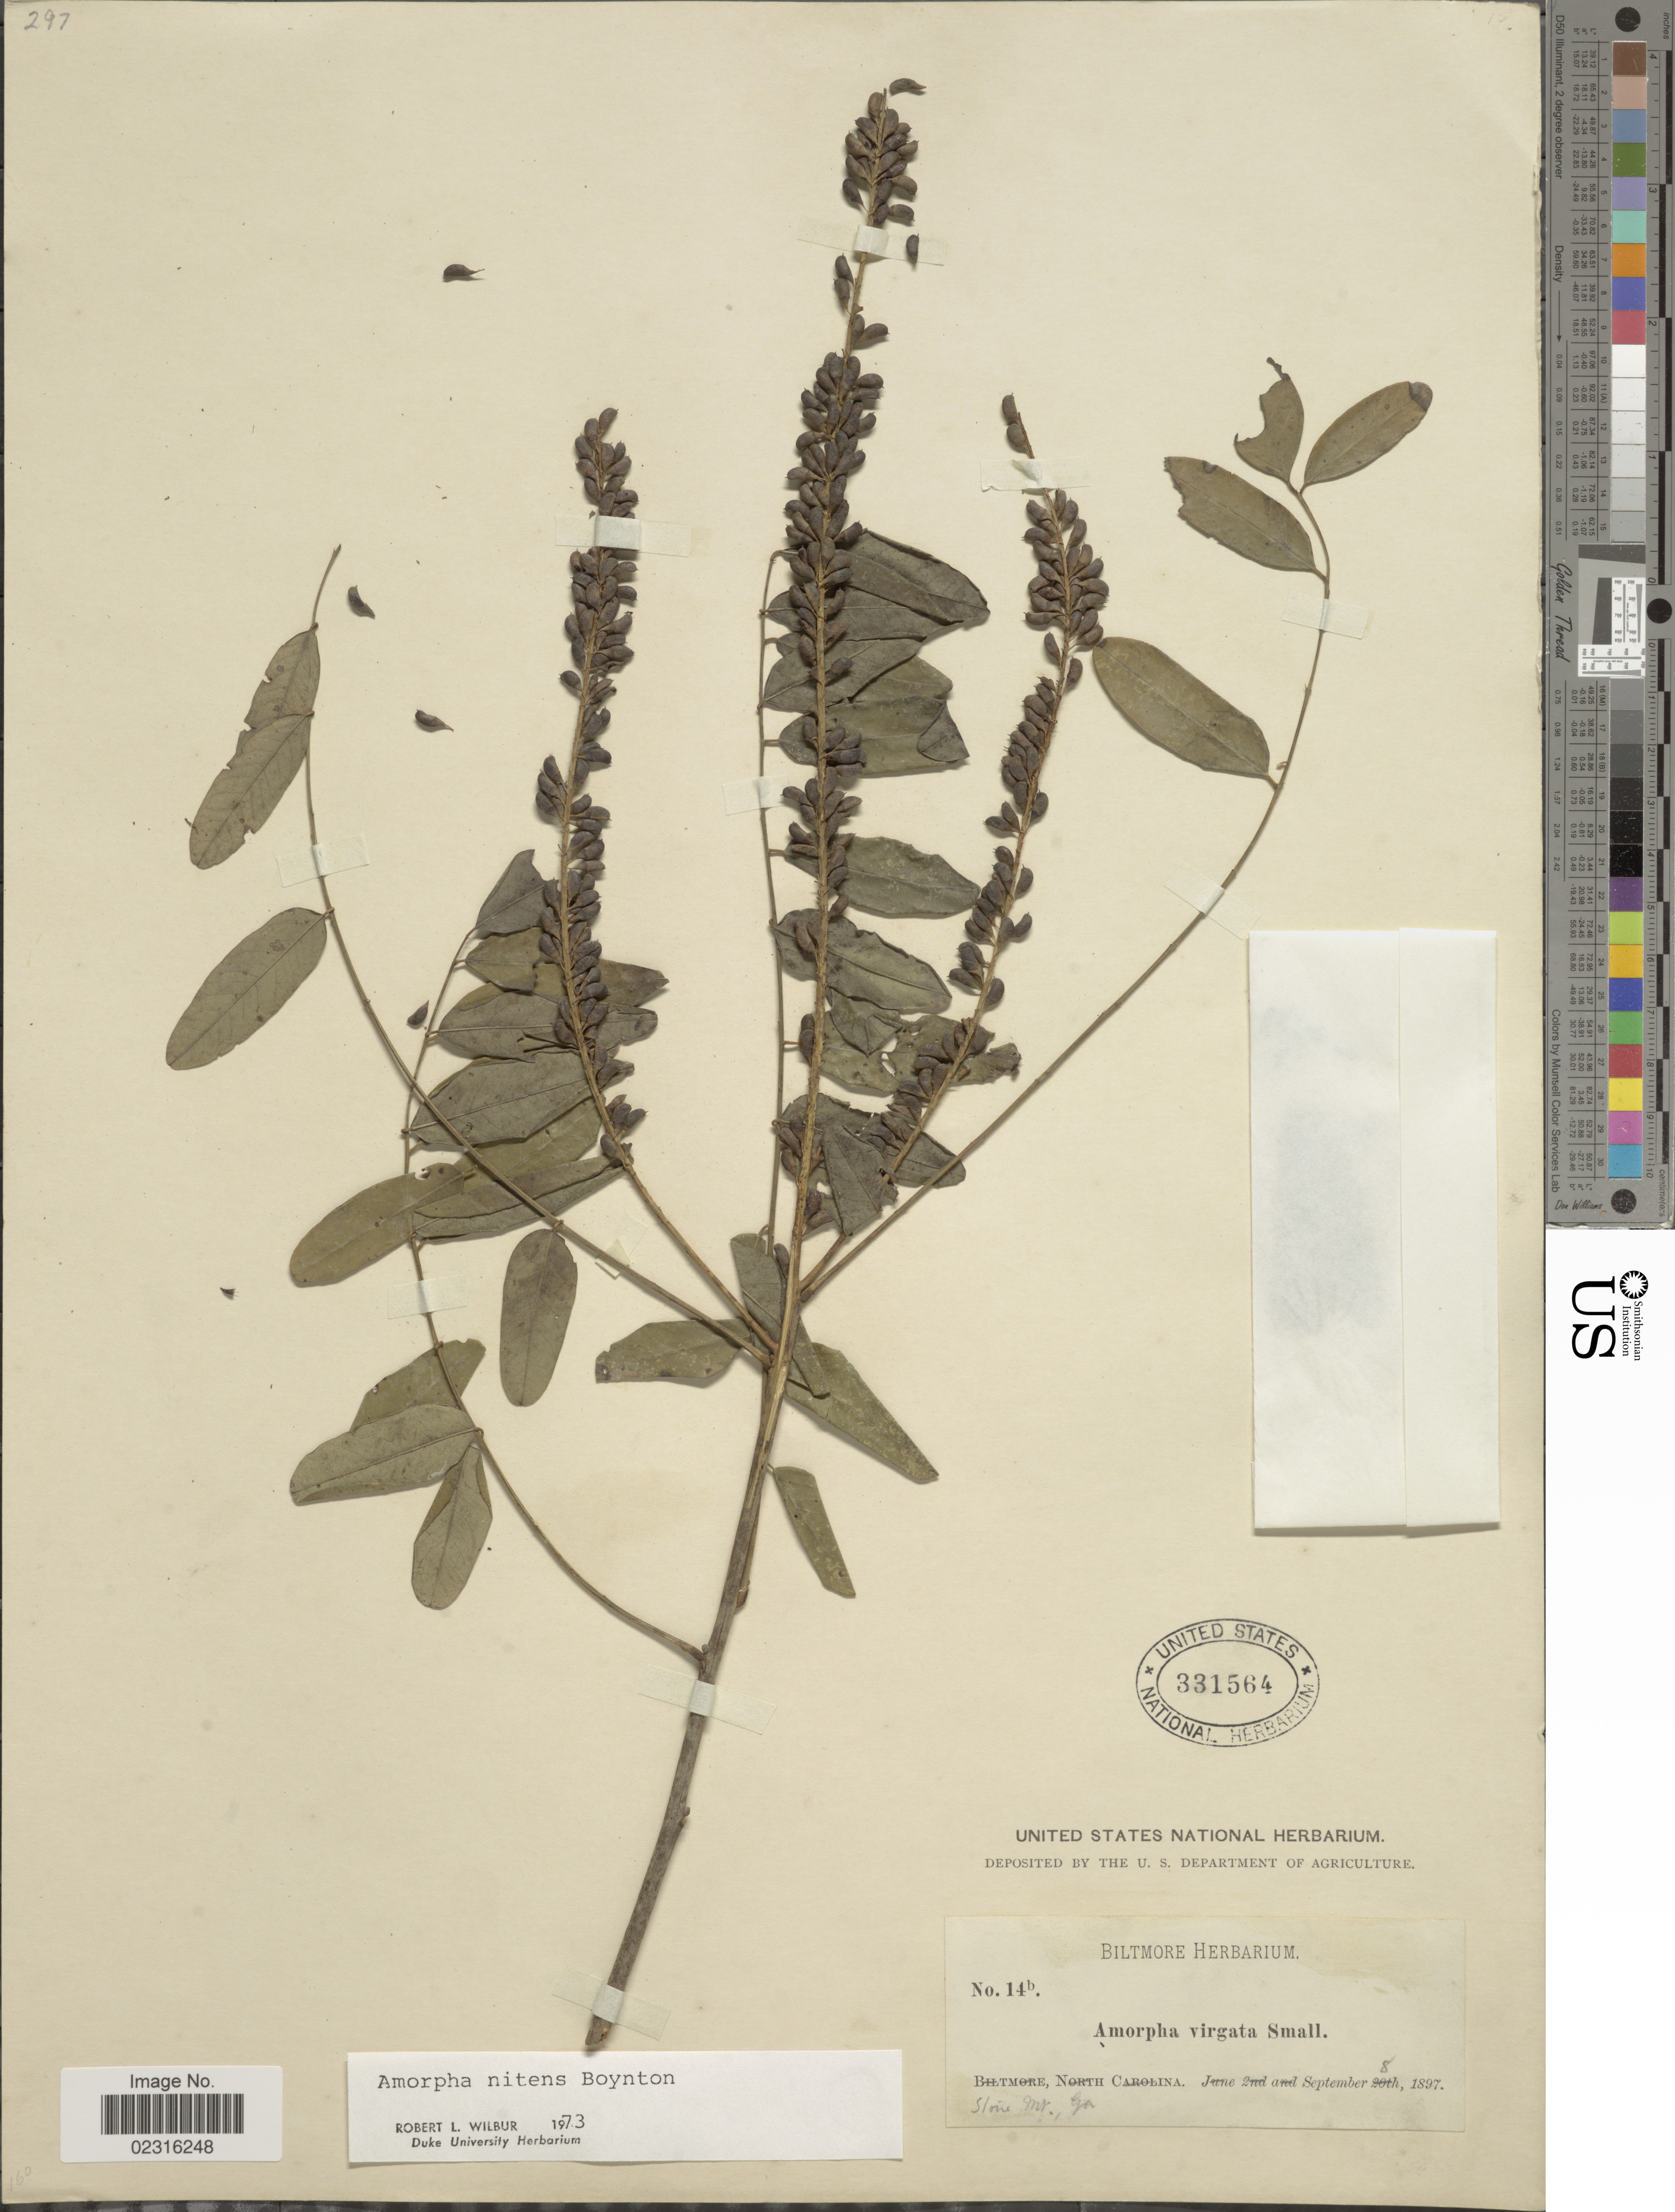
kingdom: Plantae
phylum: Tracheophyta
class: Magnoliopsida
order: Fabales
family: Fabaceae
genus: Amorpha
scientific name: Amorpha nitens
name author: F.E. Boynton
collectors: ex herb. Biltmore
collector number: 14b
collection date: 1897-09-08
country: United States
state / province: Georgia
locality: Stone Mt.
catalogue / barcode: US 331564